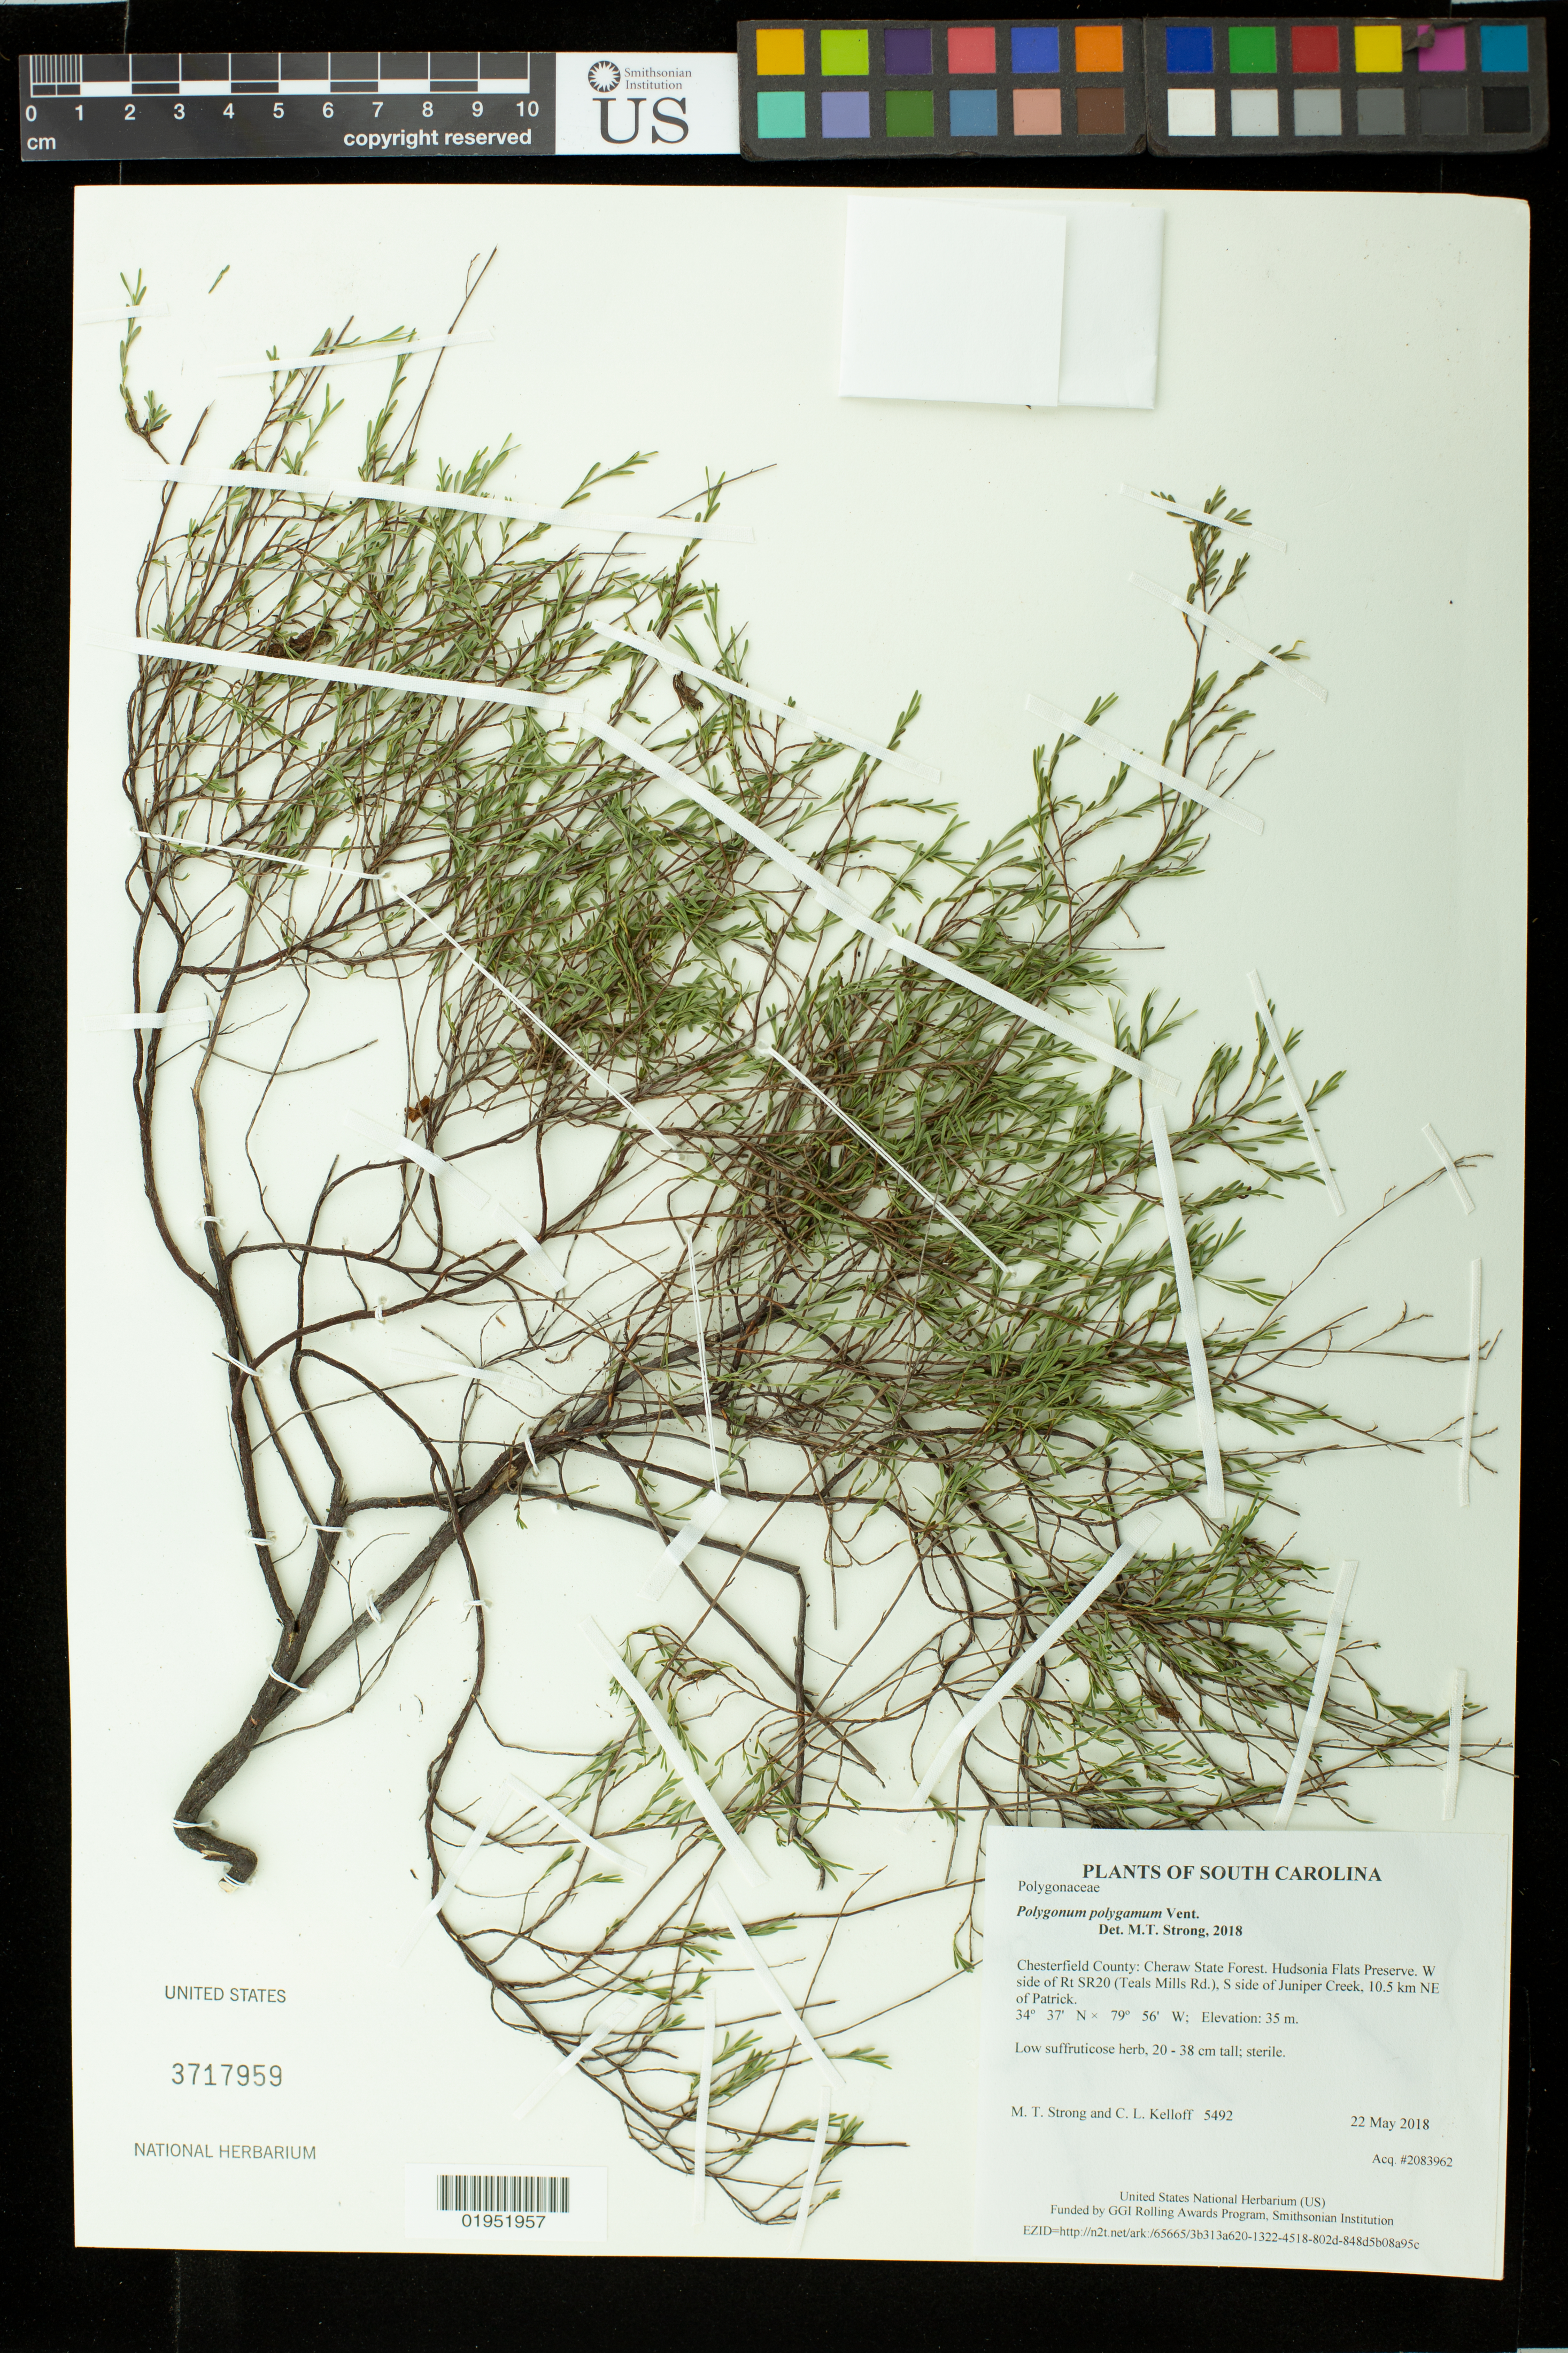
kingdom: Plantae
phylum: Tracheophyta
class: Magnoliopsida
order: Caryophyllales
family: Polygonaceae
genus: Polygonum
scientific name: Polygonum polygamum Vent. var. polygamum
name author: Vent.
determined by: Strong, Mark T., (BOT), Smithsonian Institution - National Museum of Natural History (UNITED STATES)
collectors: M. T. Strong & C. L. Kelloff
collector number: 5492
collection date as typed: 22 May 2018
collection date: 2018-05-22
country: United States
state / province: South Carolina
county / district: Chesterfield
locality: Cheraw State Forest. Hudsonia Flats Preserve. W side of Rt SR20 (Teals Mills Rd.), S side of Juniper Creek, 10.5 km NE of Patrick.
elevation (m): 35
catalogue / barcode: US 3717959